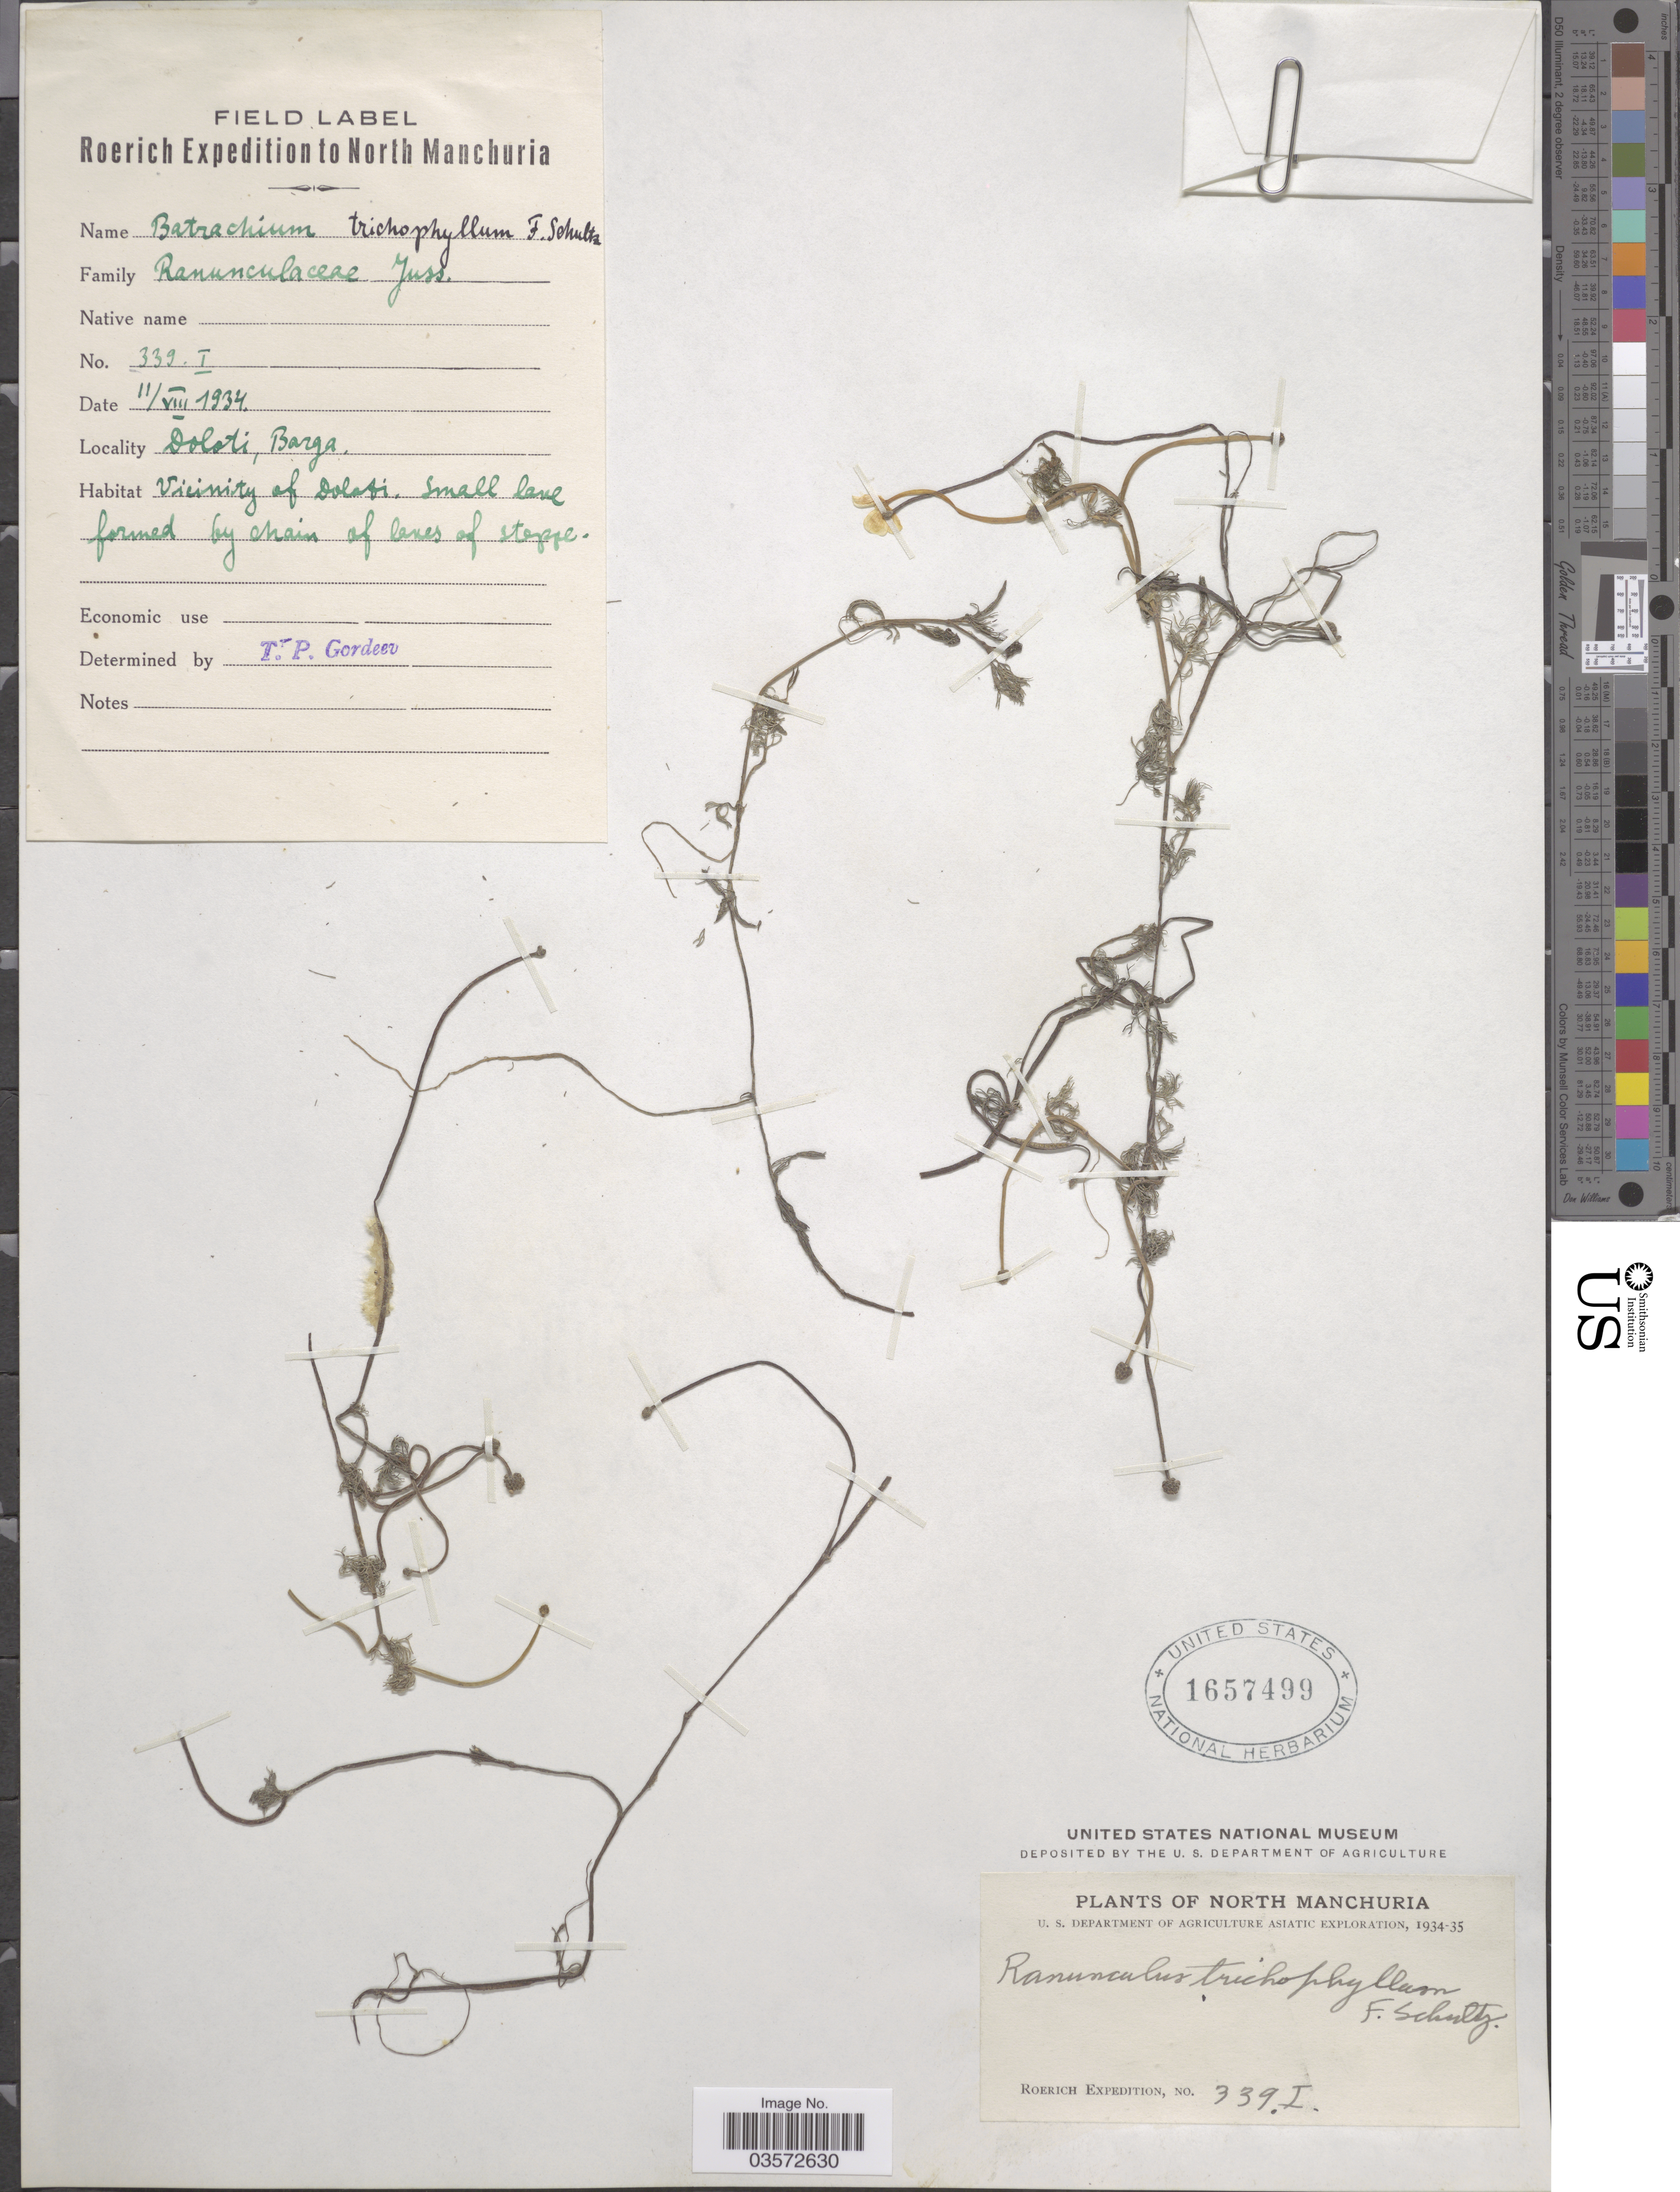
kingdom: Plantae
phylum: Tracheophyta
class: Magnoliopsida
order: Ranunculales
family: Ranunculaceae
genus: Ranunculus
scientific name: Ranunculus flaccidus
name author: Hook. f. & Thomson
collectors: Roerich Expedition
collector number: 339I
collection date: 1934-08-11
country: China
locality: North Manchuria. Doloti, Barga. Vicinity of Doloti.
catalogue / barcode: US 1657499